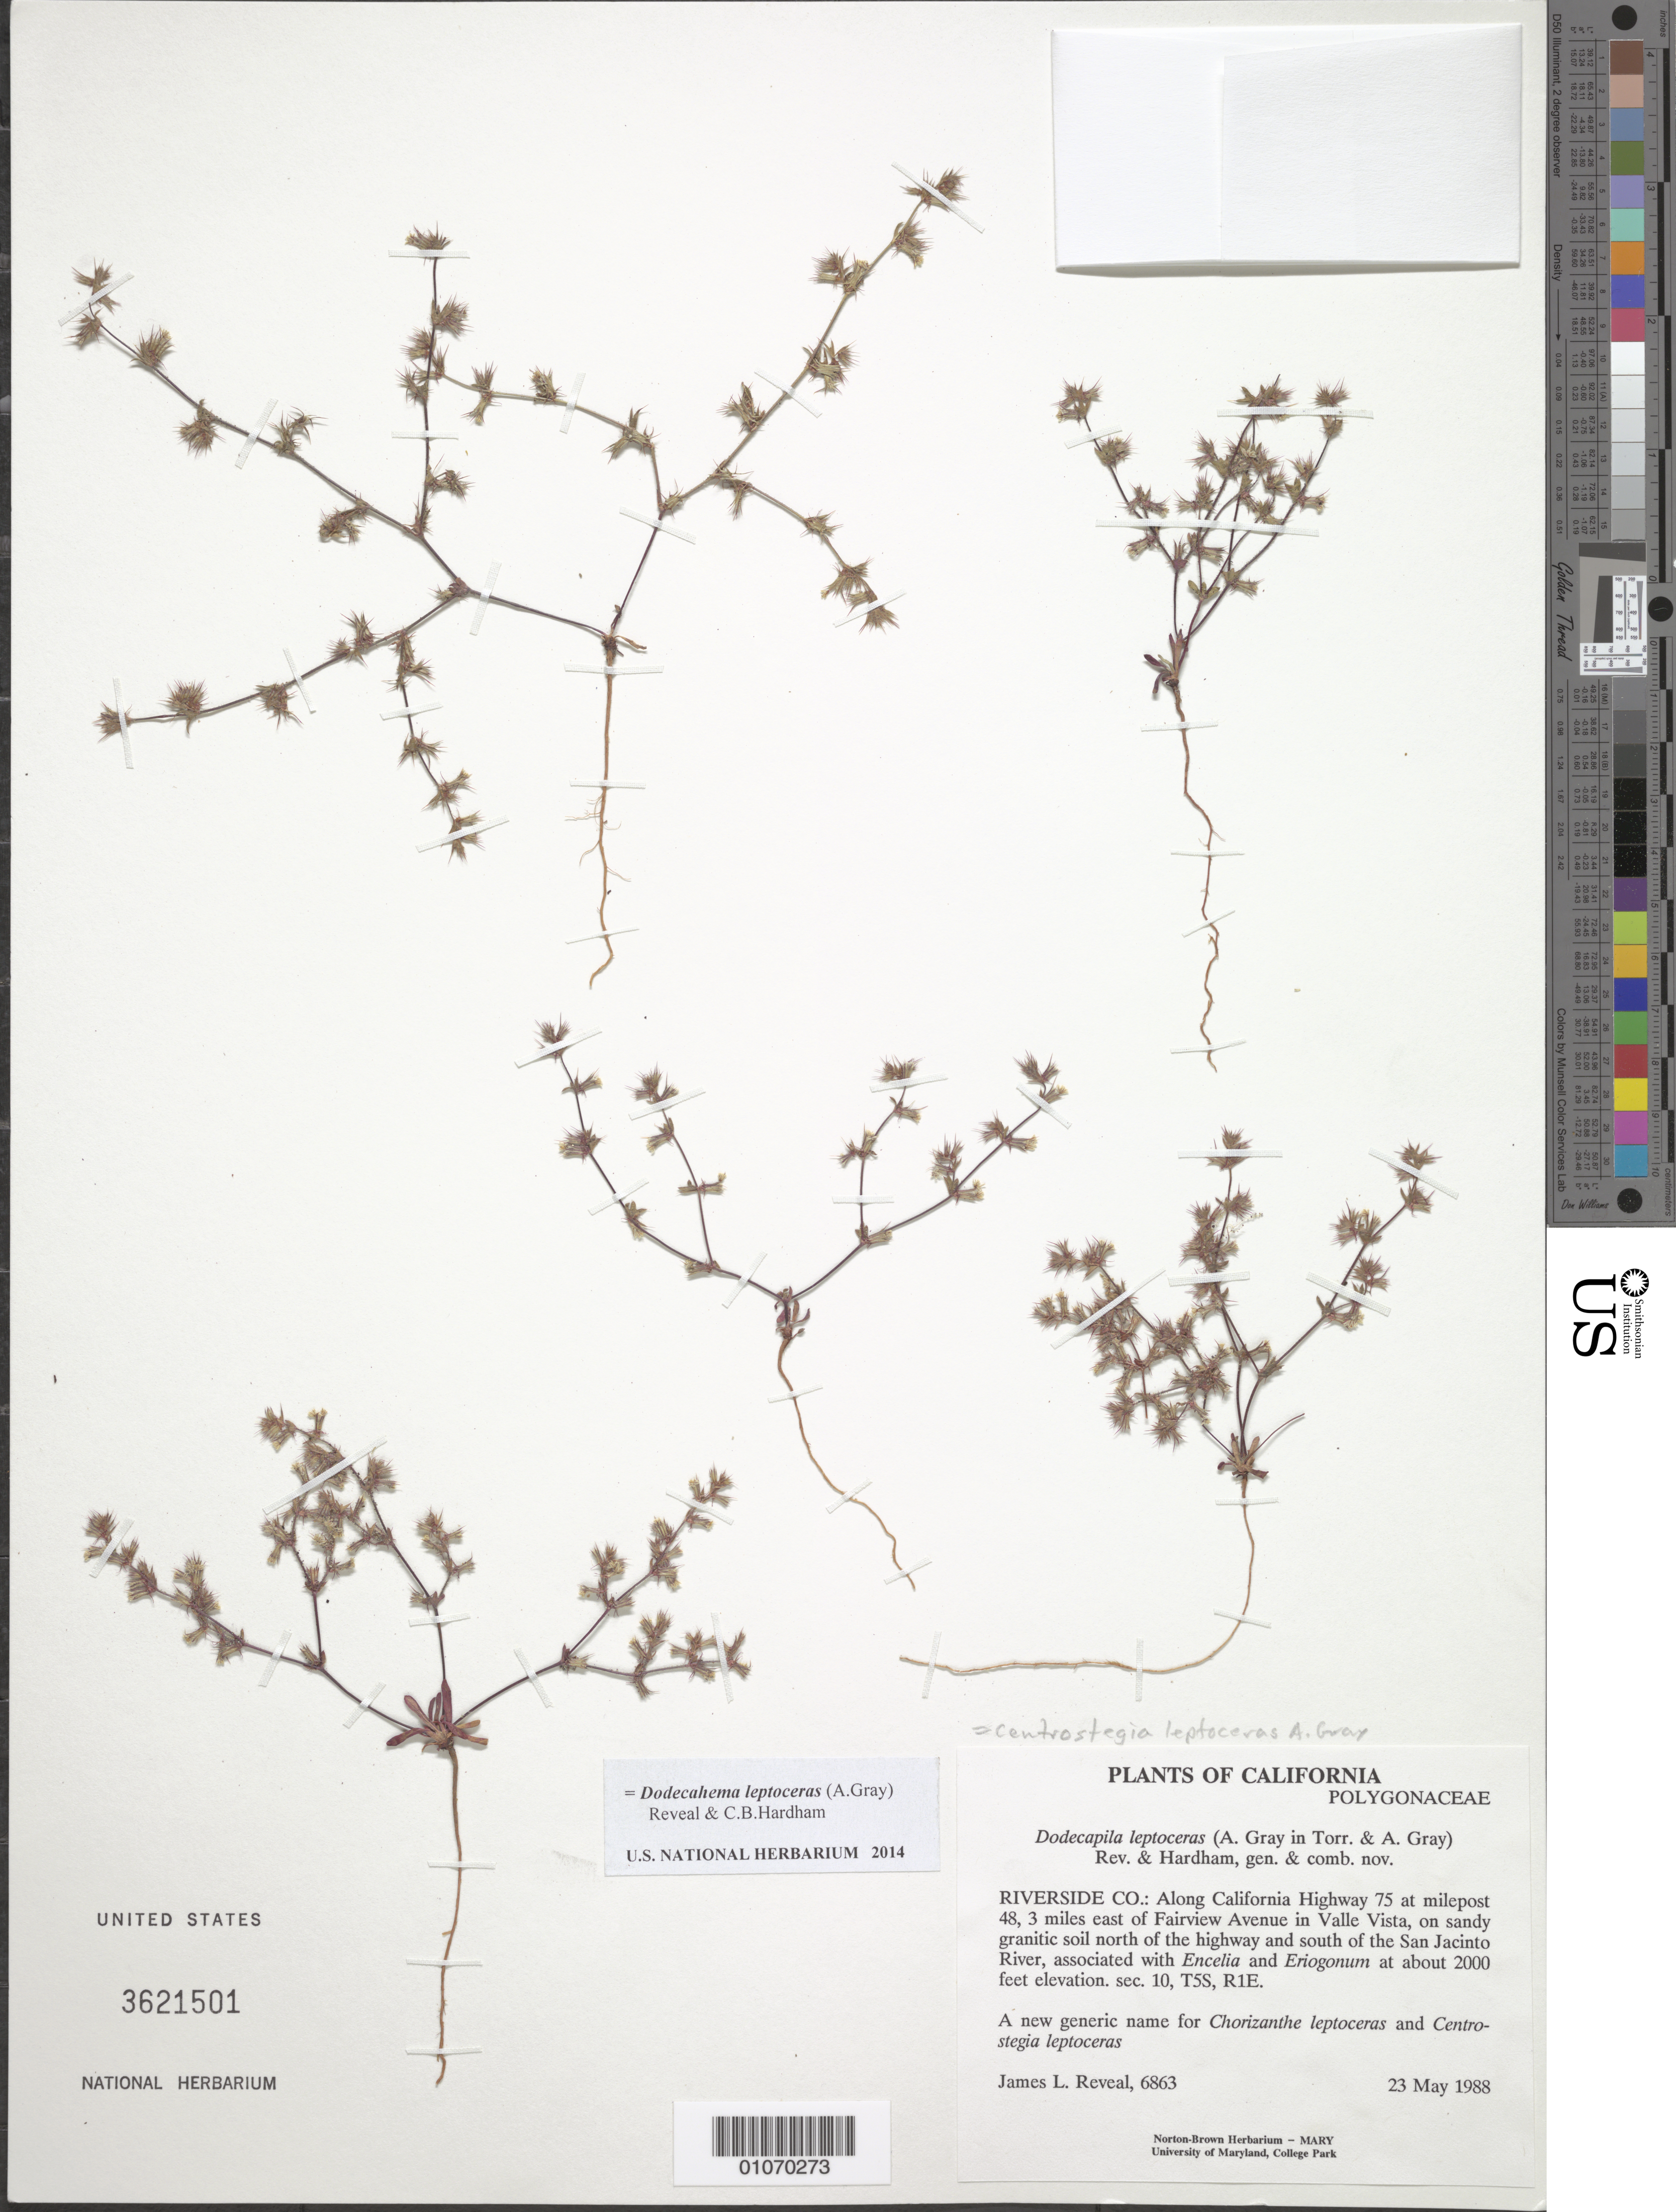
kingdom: Plantae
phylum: Tracheophyta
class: Magnoliopsida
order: Caryophyllales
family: Polygonaceae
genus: Dodecahema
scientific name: Dodecahema leptoceras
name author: (A. Gray) Reveal & Hardham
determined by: Reveal, James L.; Hardham, C. B.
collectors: J. L. Reveal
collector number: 6863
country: United States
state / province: California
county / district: Riverside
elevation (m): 610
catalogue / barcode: US 3621501